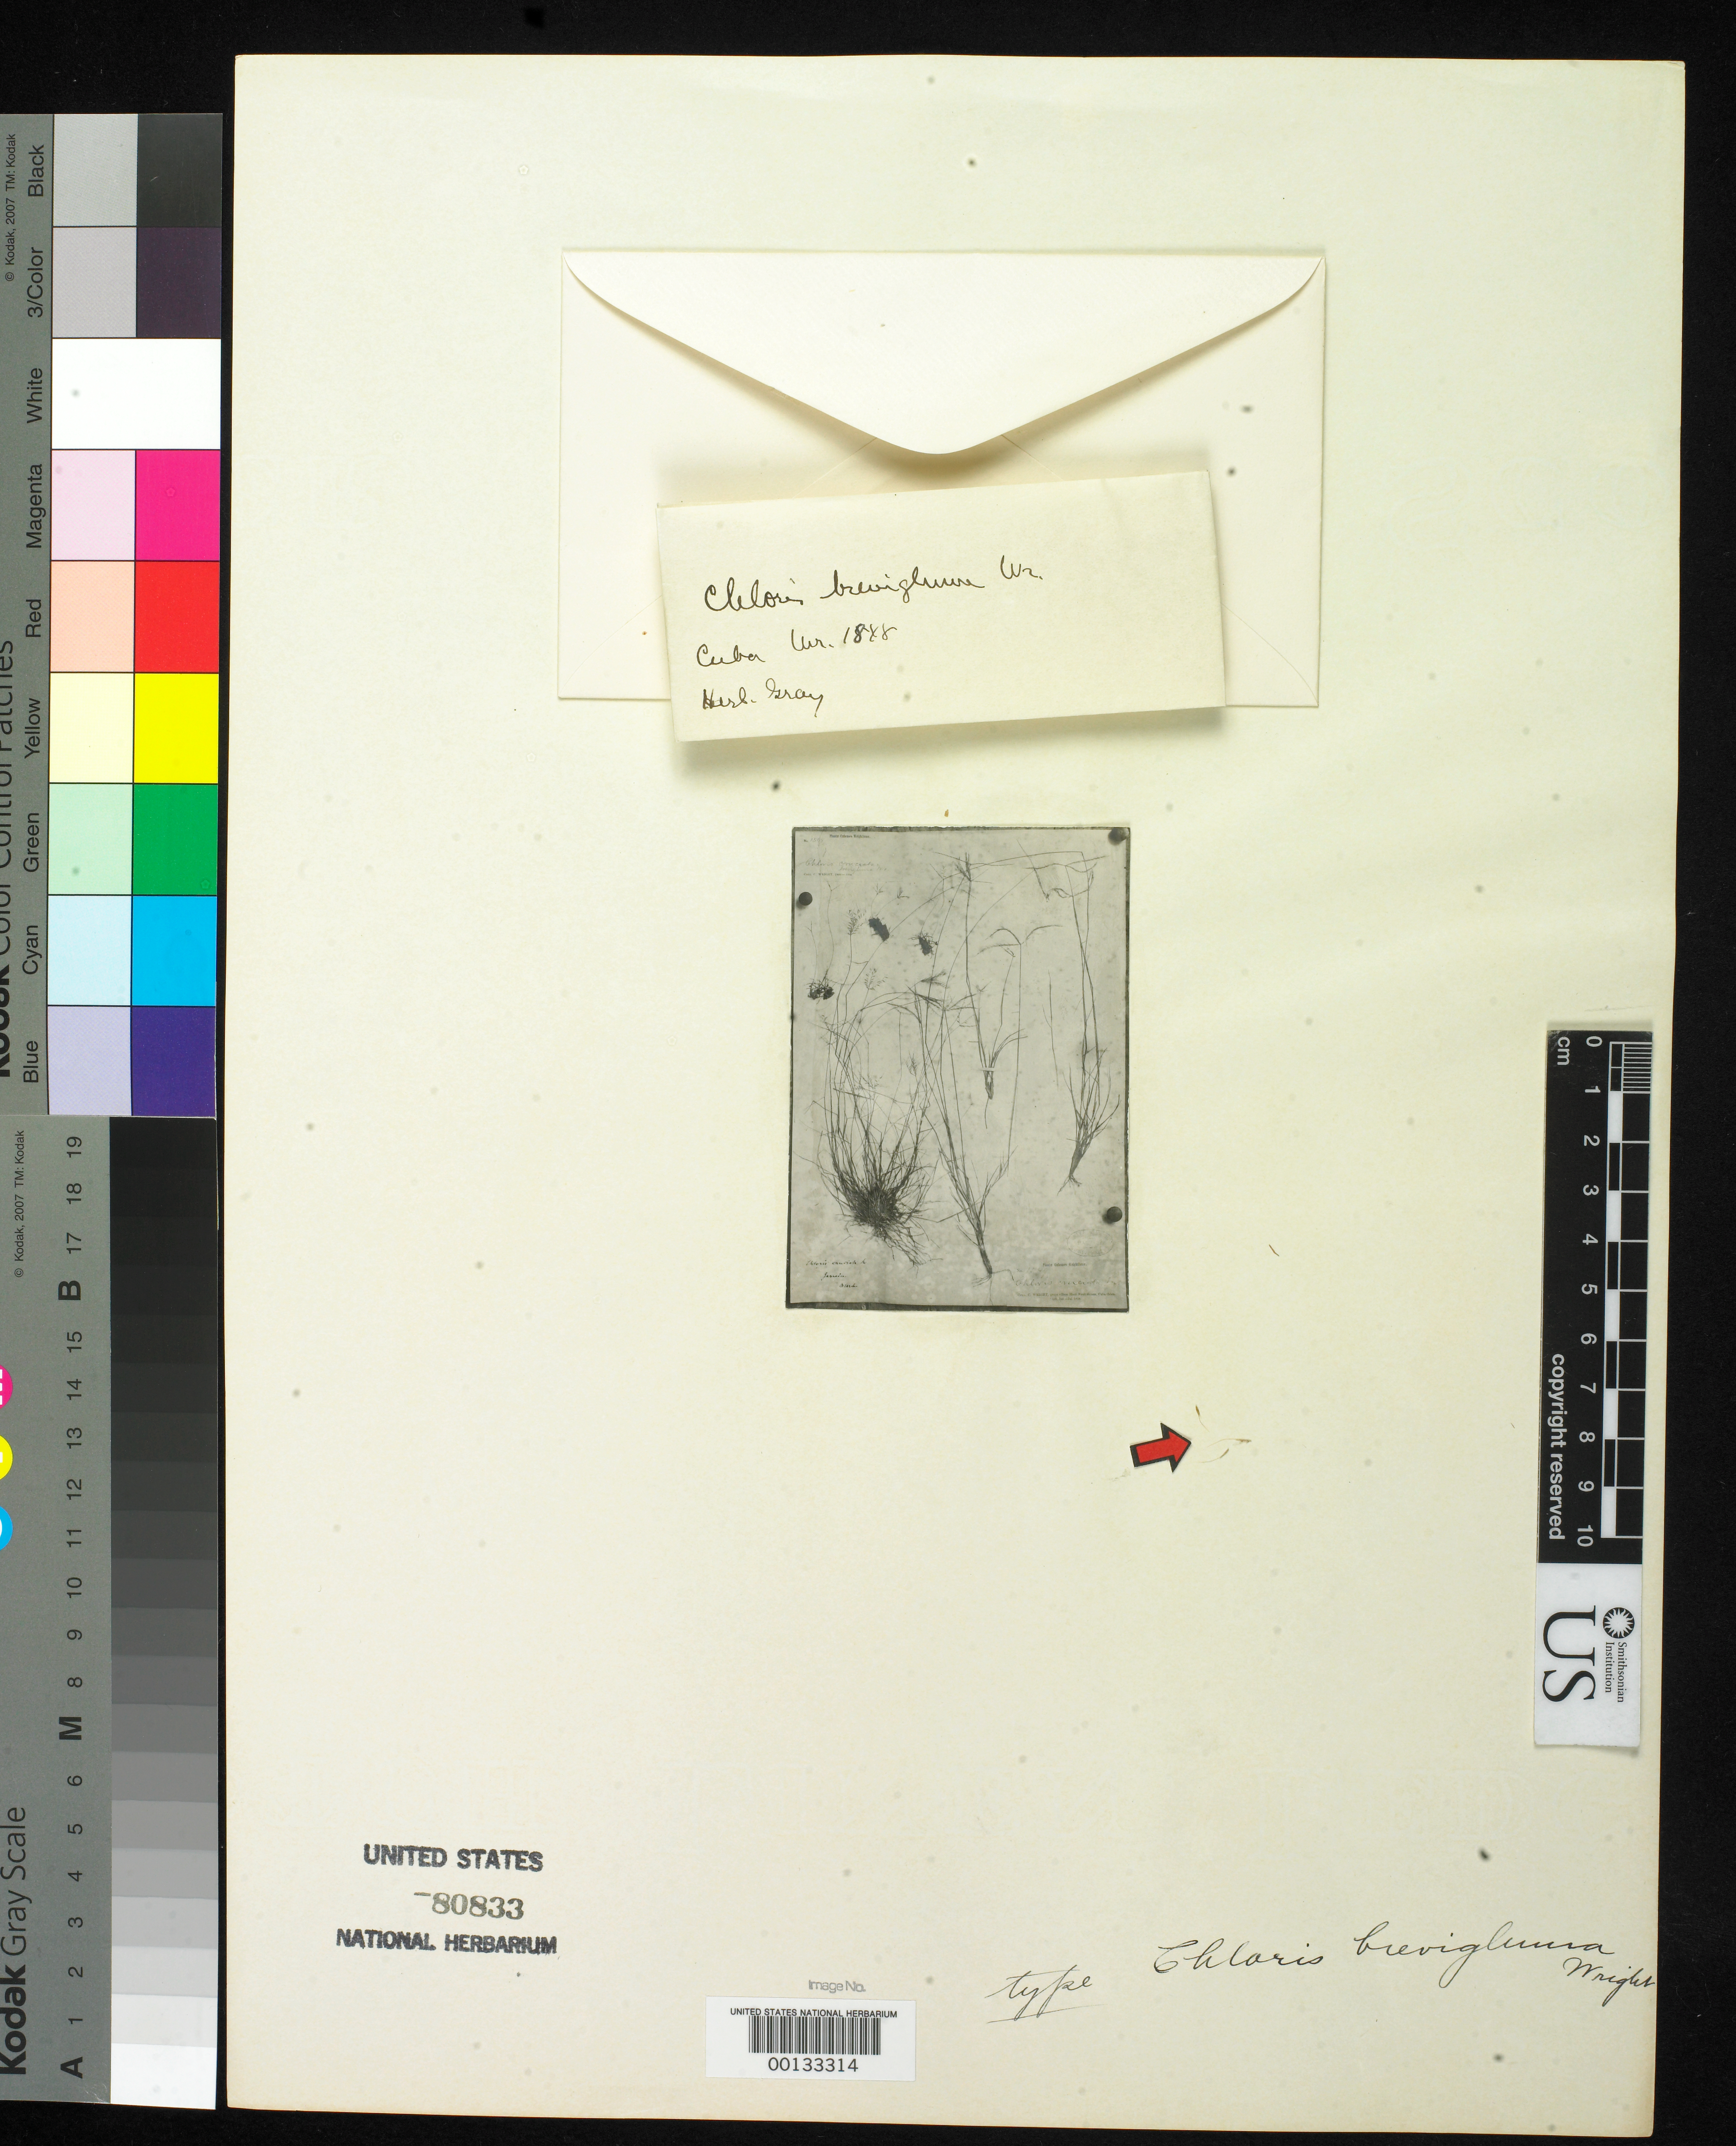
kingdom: Plantae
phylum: Tracheophyta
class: Liliopsida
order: Poales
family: Poaceae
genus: Chloris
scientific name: Chloris brevigluma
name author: C. Wright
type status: Type Fragment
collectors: C. Wright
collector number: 1548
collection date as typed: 1860 to -- --- 1864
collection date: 1860/1864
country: Cuba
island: Greater Antilles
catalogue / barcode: US 80833